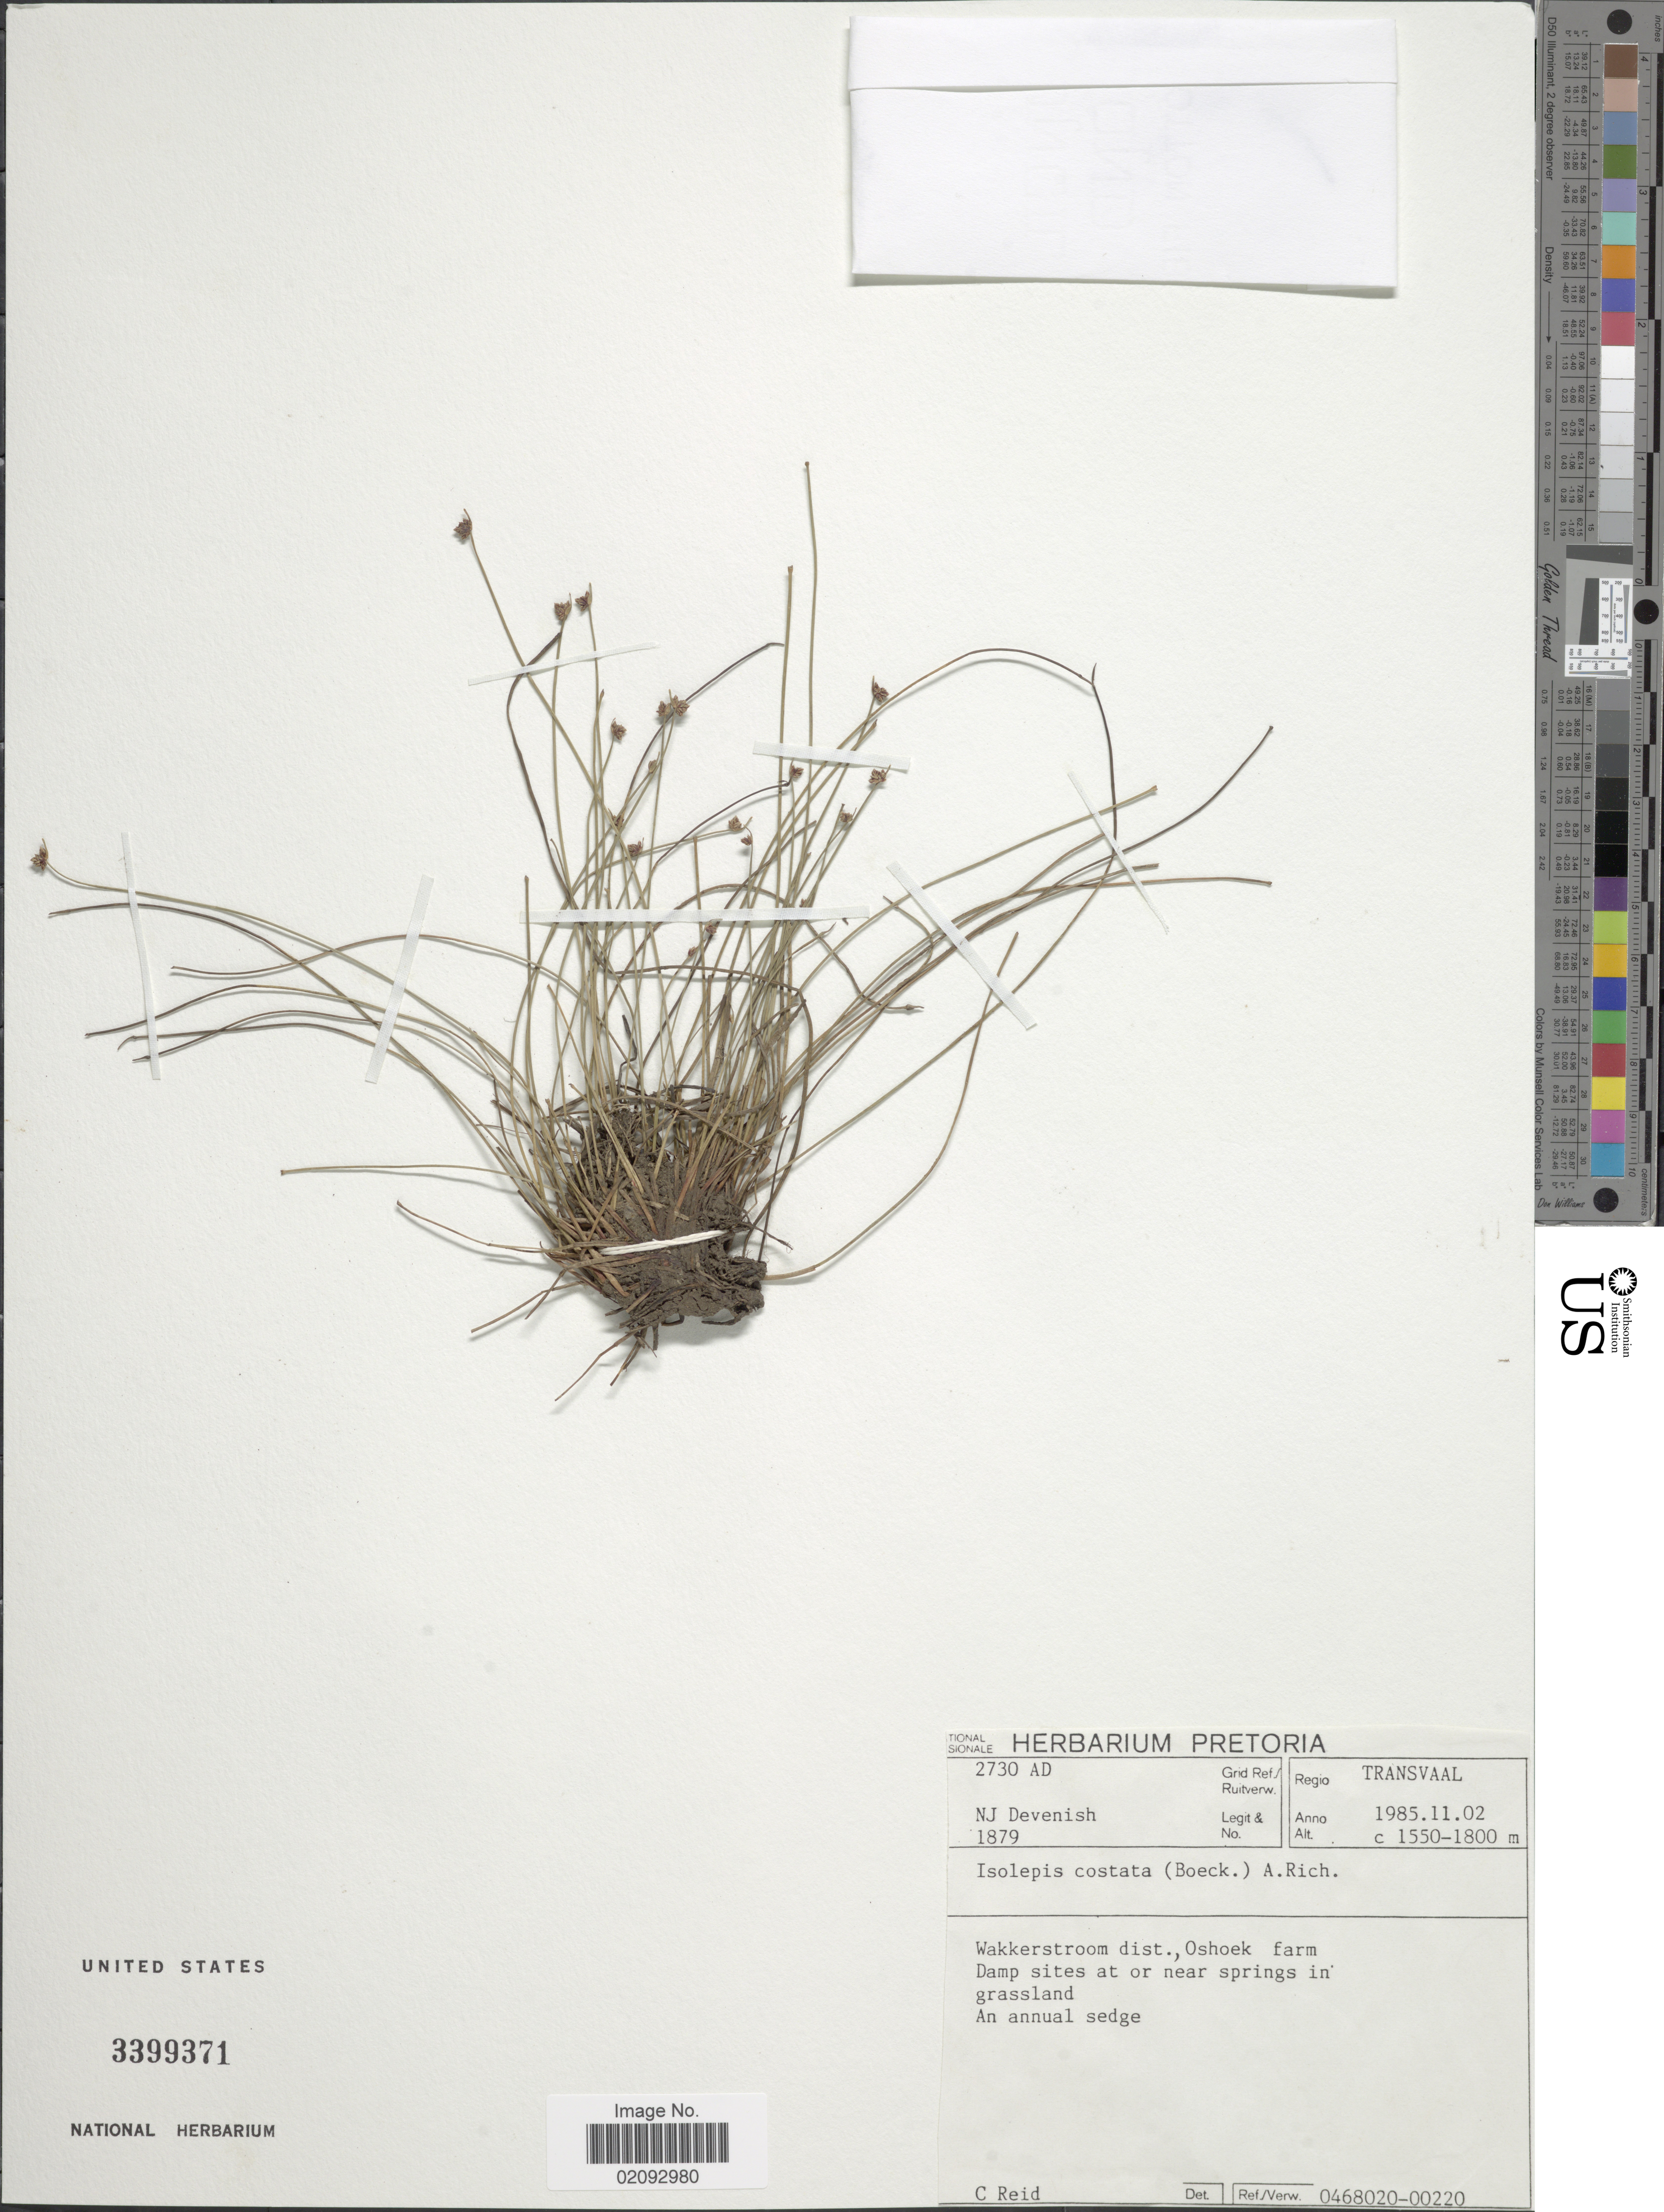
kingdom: Plantae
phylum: Tracheophyta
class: Liliopsida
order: Poales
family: Cyperaceae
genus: Isolepis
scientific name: Isolepis costata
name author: Hochst. ex A. Rich.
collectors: N. Devenish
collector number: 1879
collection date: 1985-11-02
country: South Africa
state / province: Mpumalanga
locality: Regio Transvaal, Wakkerstroom dist., Oshoek farm Damp sites at or near springs in grassland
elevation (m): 1550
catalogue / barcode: US 3399371